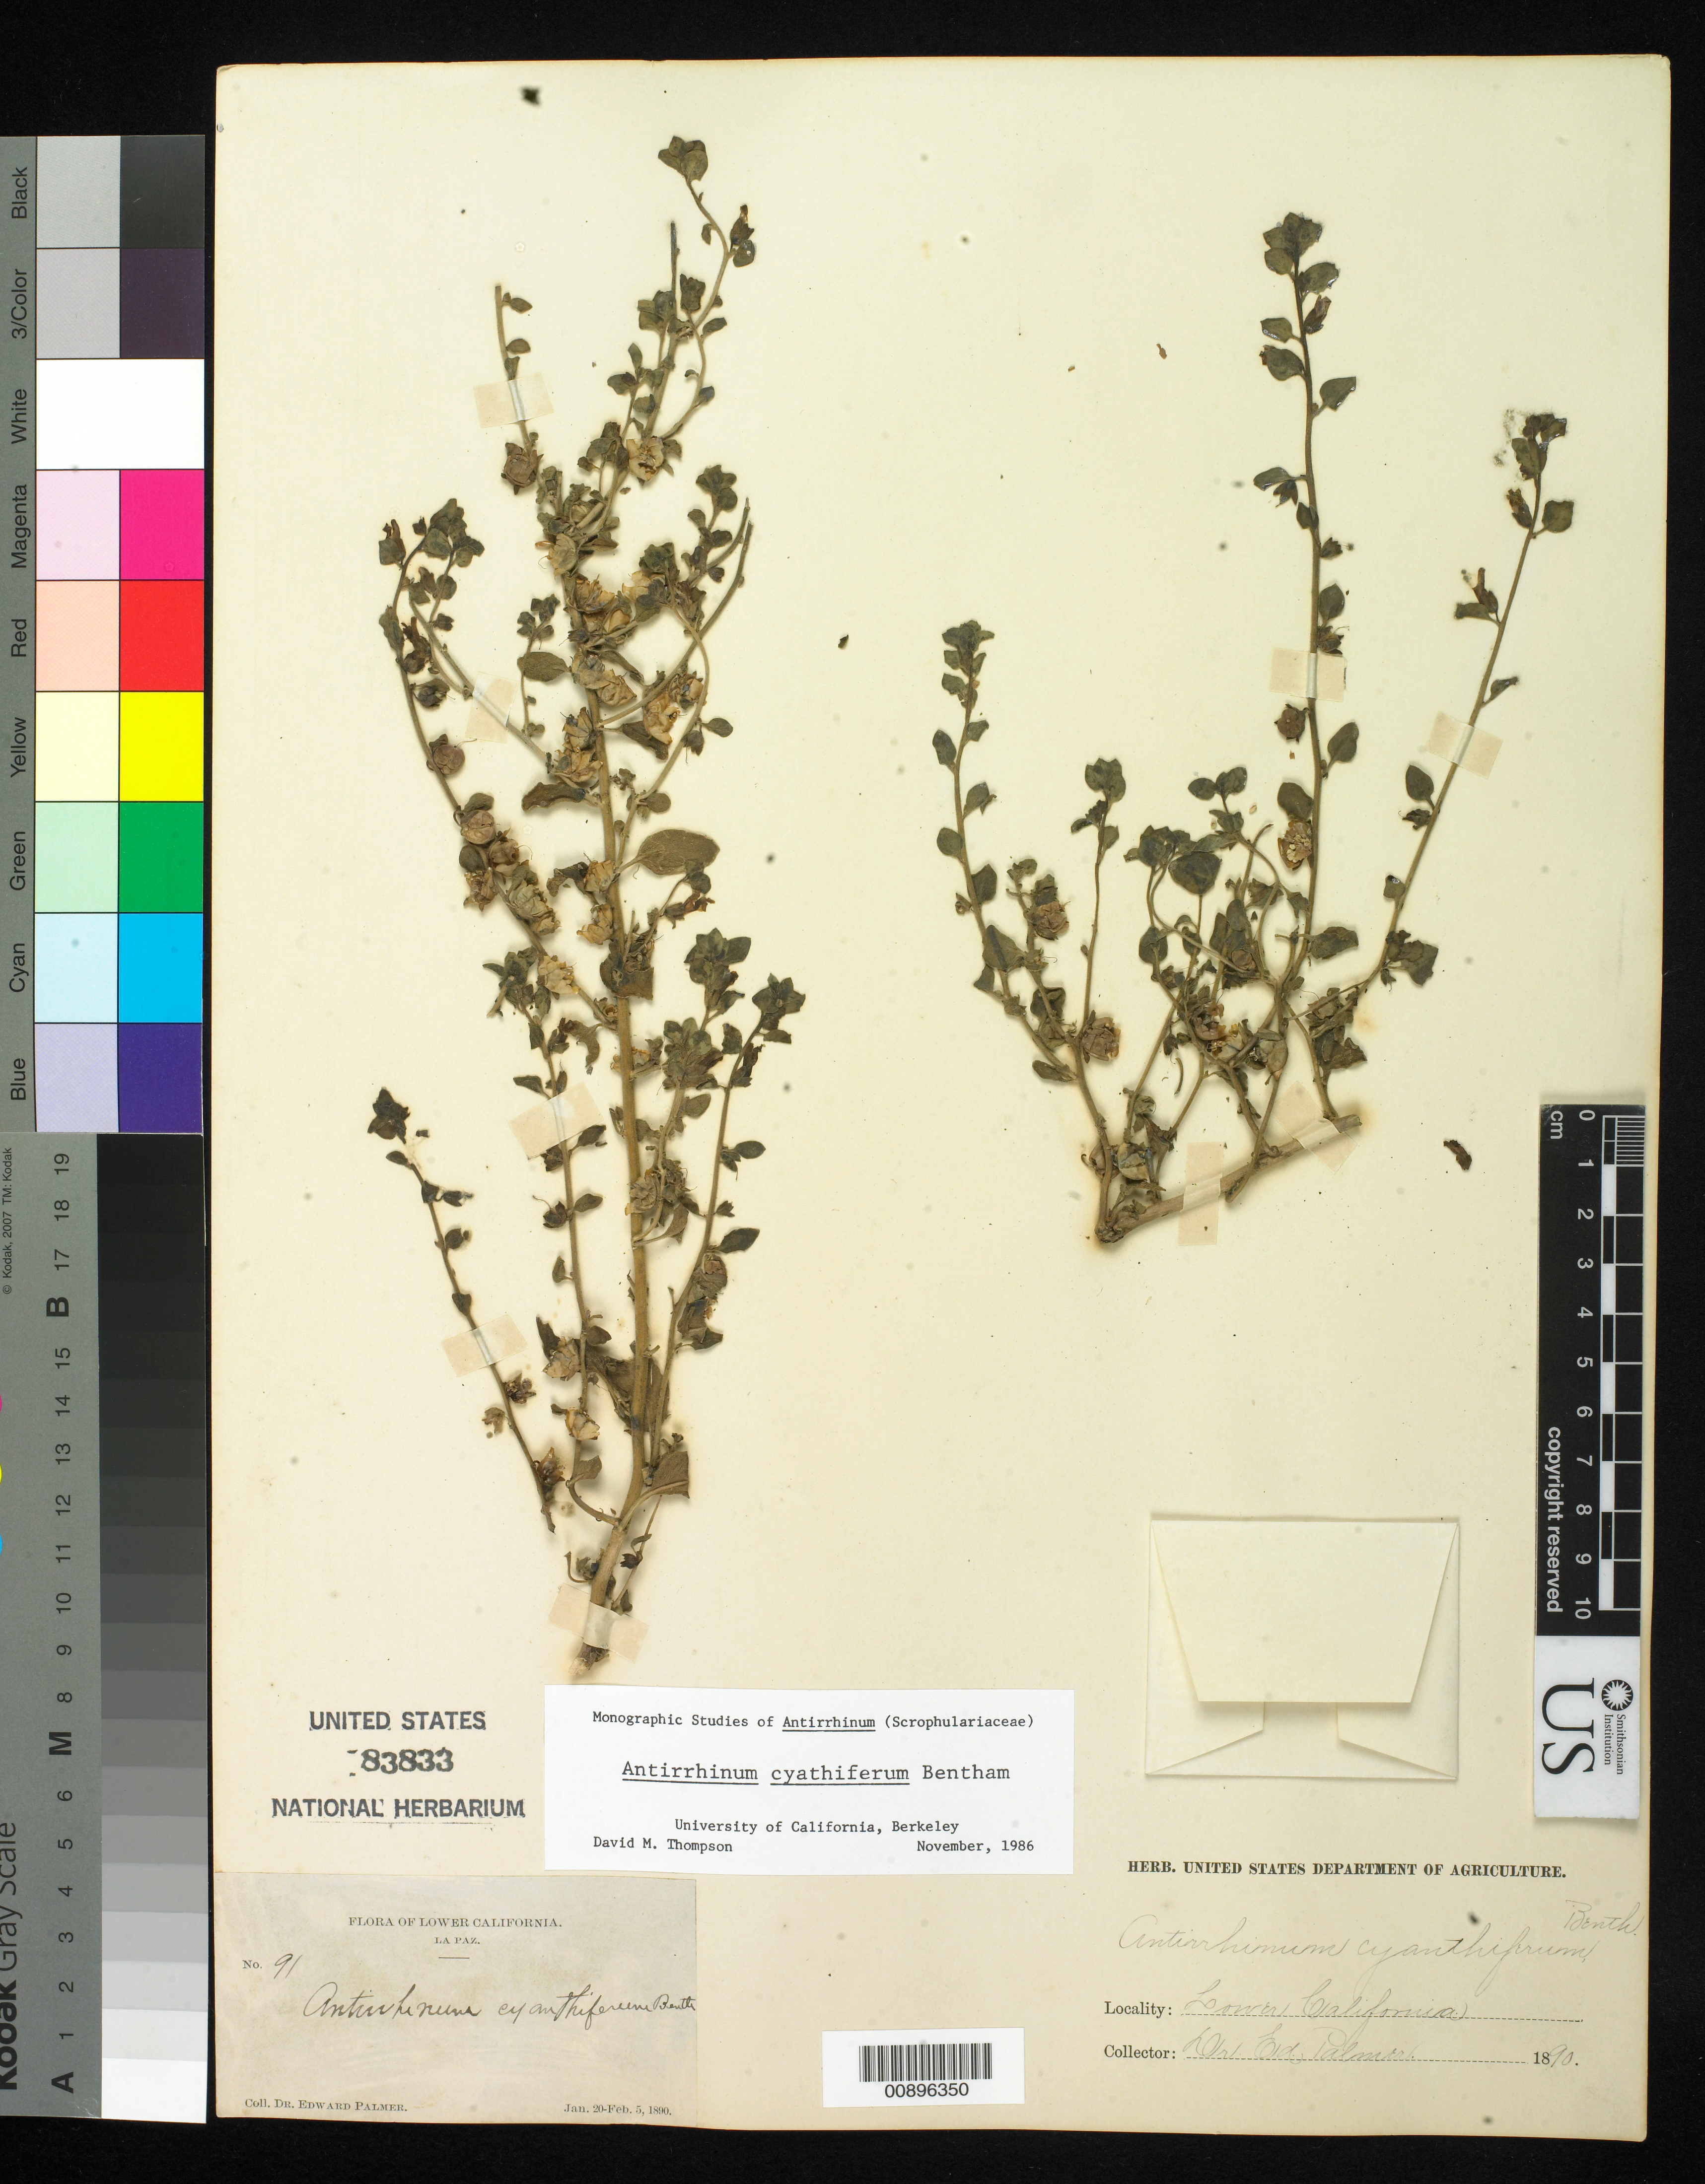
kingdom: Plantae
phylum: Tracheophyta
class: Magnoliopsida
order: Lamiales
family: Plantaginaceae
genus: Pseudorontium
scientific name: Pseudorontium cyathiferum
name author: (Benth.) Rothm.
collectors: E. Palmer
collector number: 91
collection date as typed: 20 Jan 1890 to 05 Feb 1890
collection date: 1890-01-20/1890-02-05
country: Mexico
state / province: Baja California Sur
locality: La Paz, Baja California Sur.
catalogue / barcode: US 83833